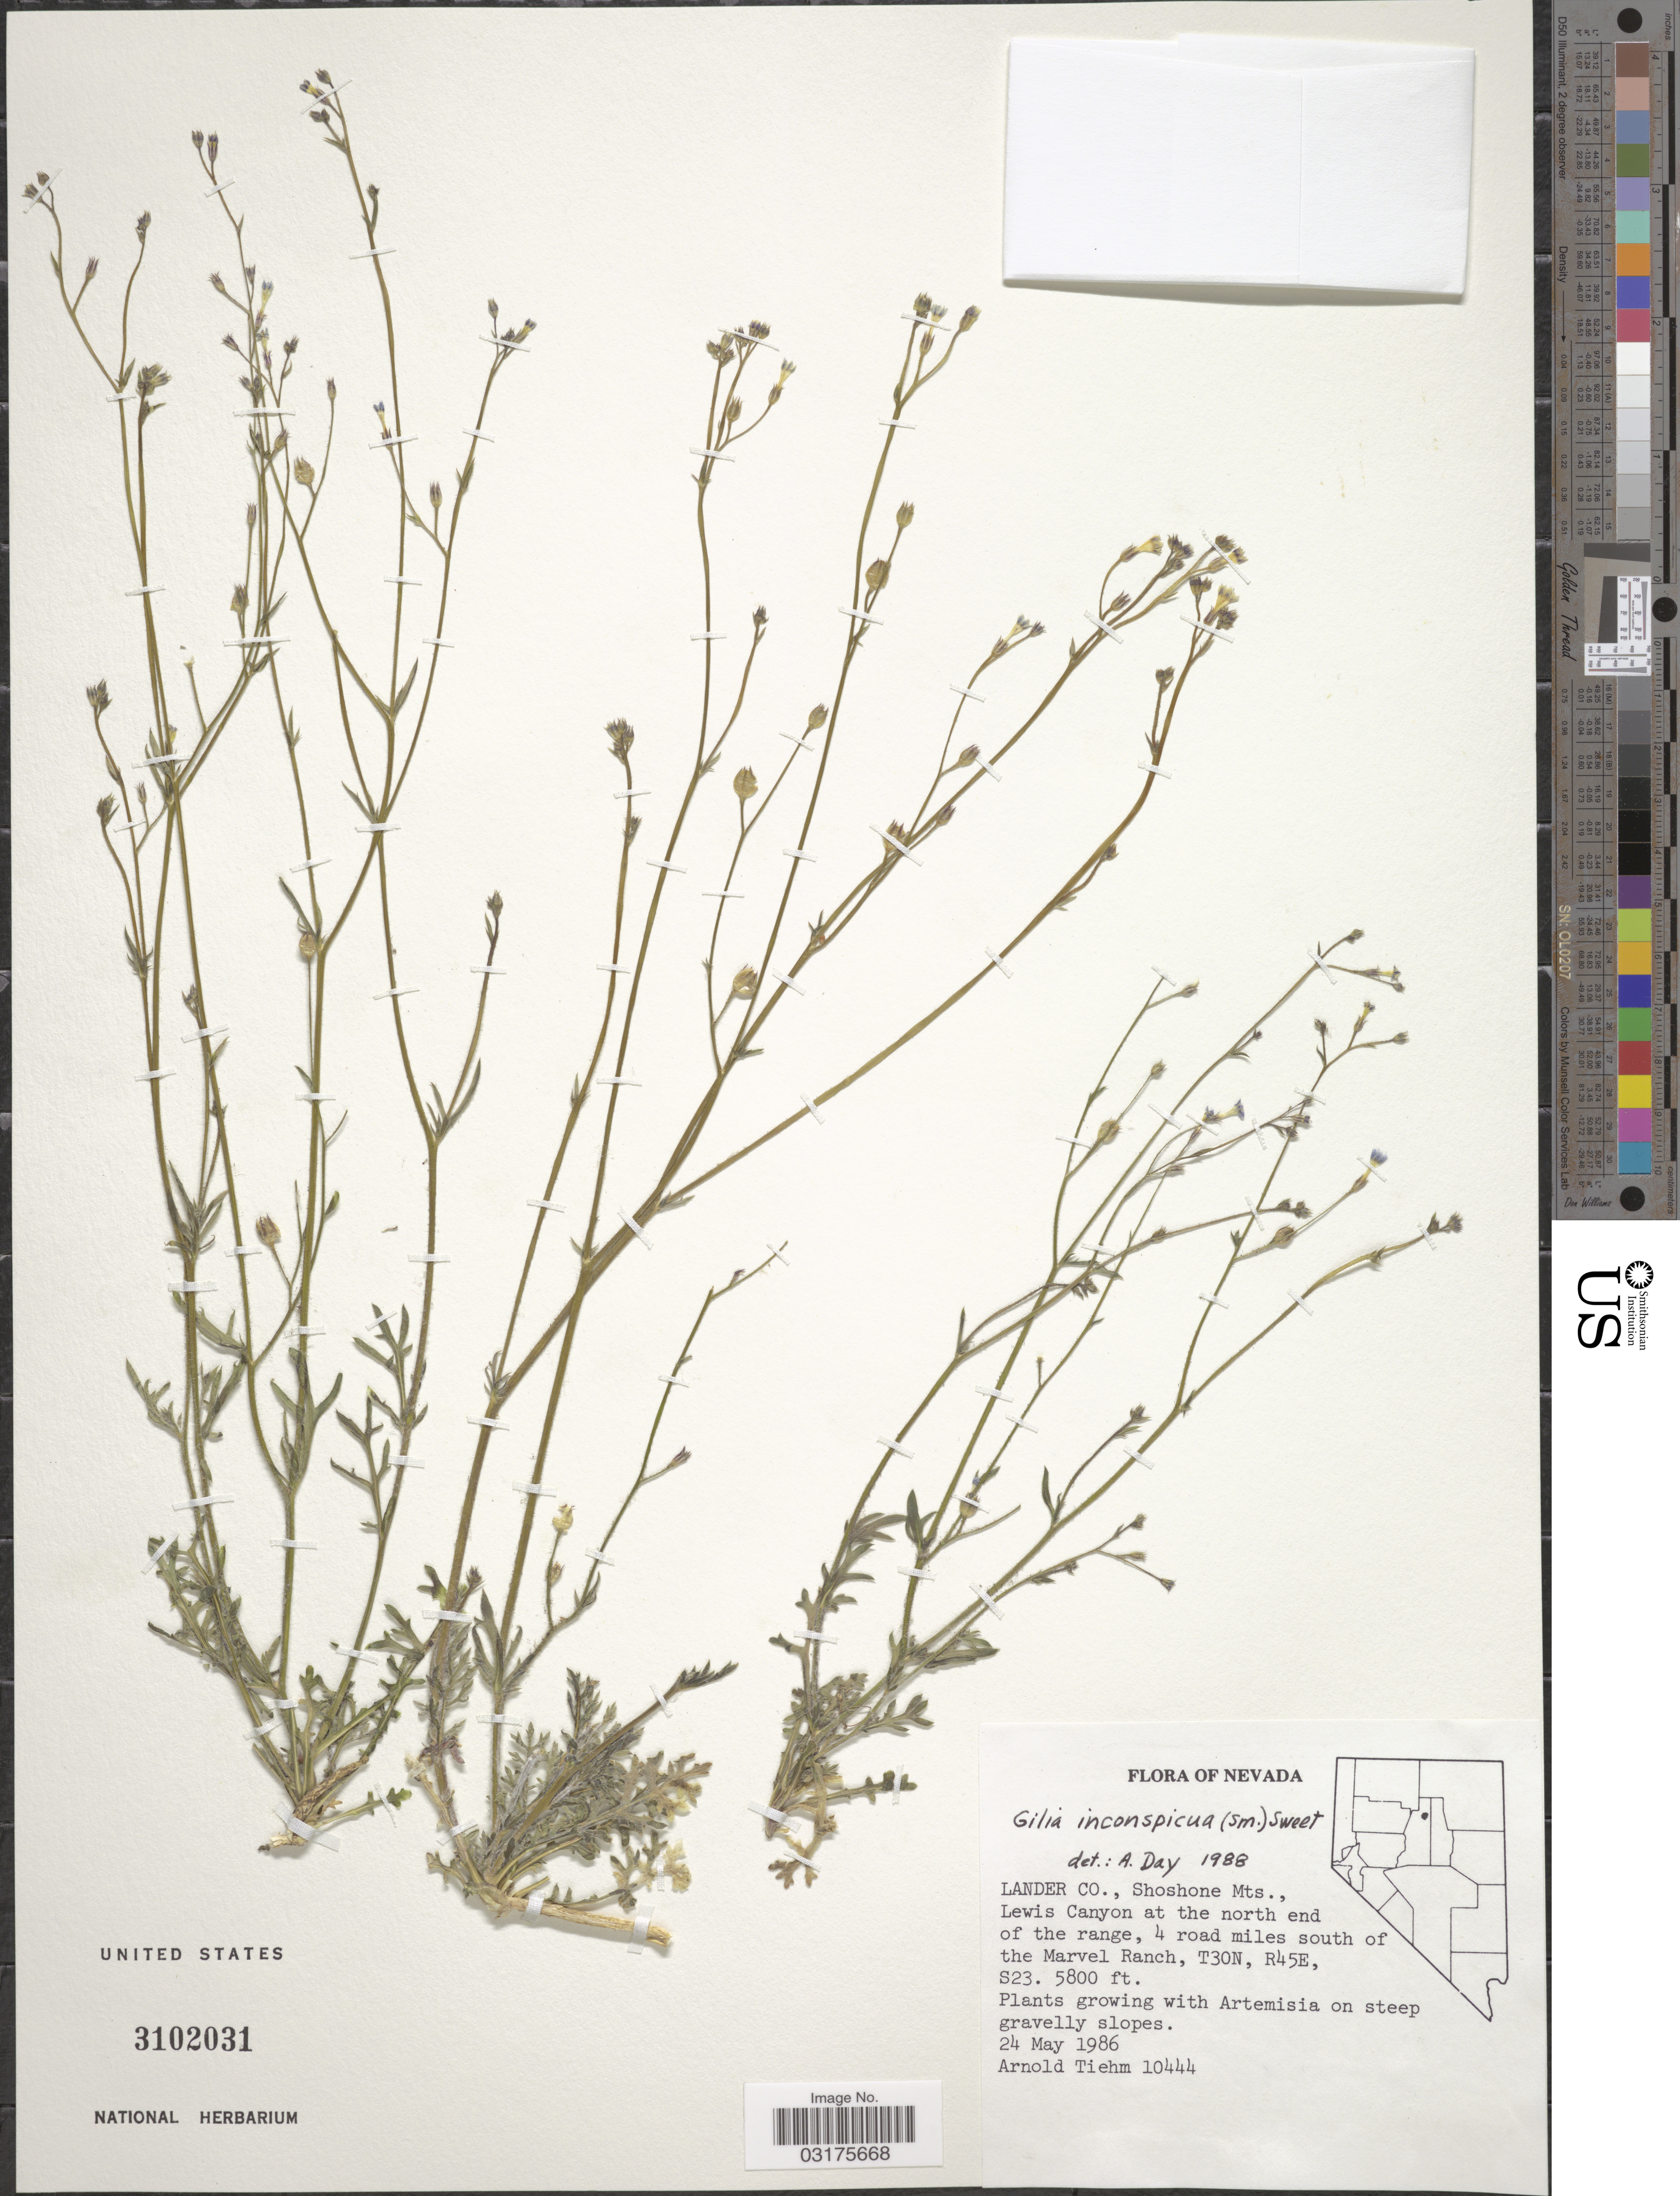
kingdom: Plantae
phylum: Tracheophyta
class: Magnoliopsida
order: Ericales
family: Polemoniaceae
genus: Gilia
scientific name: Gilia inconspicua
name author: (Sm.) Sweet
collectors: A. Tiehm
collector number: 10444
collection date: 1986-05-24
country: United States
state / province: Nevada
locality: Lander Co., Shoshone Mts., Lewis Canyon at the north end of the range, 4 road miles south of the Marvel Ranch, T30N, R45E, S23.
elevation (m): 1768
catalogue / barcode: US 3102031